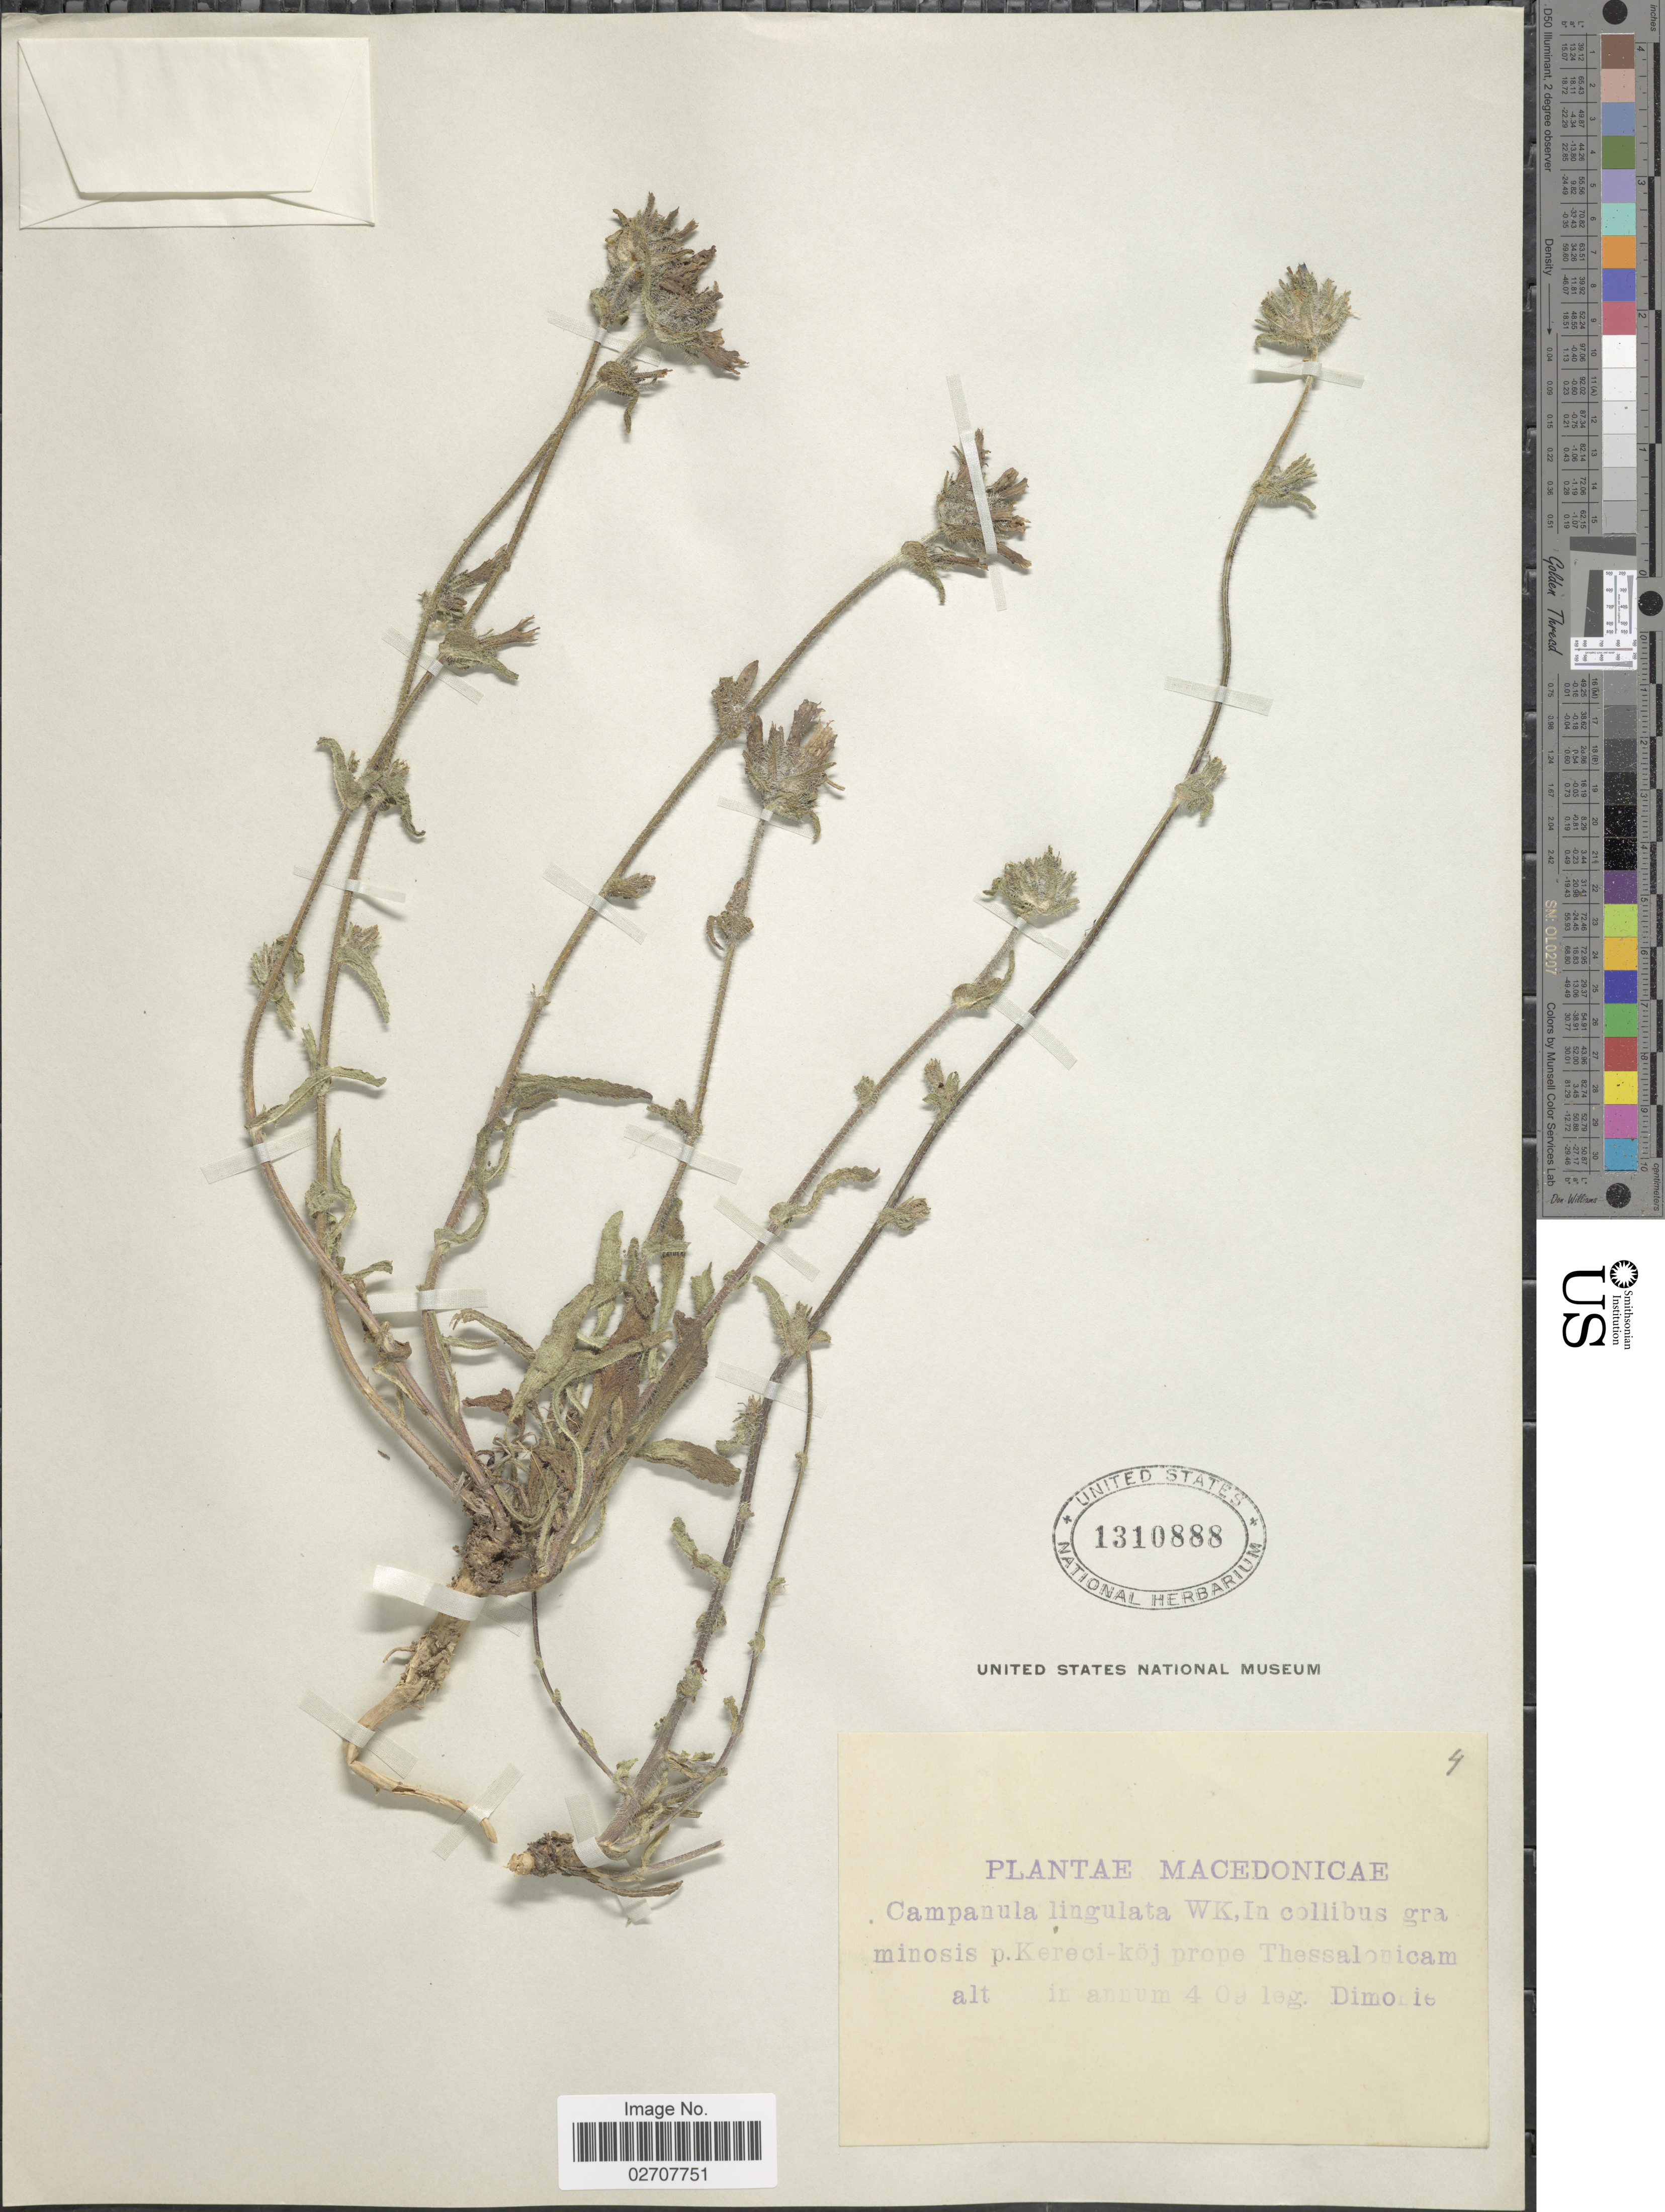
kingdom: Plantae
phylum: Tracheophyta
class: Magnoliopsida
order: Asterales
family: Campanulaceae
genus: Campanula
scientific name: Campanula lingulata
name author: Waldst. & Kit.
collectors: -. Dimonie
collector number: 4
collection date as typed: Transcribed d/m/y: /4/9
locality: Macedonicae. In collibus graminosis p. Kereci-koj prope Thessalonicam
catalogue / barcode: US 1310888